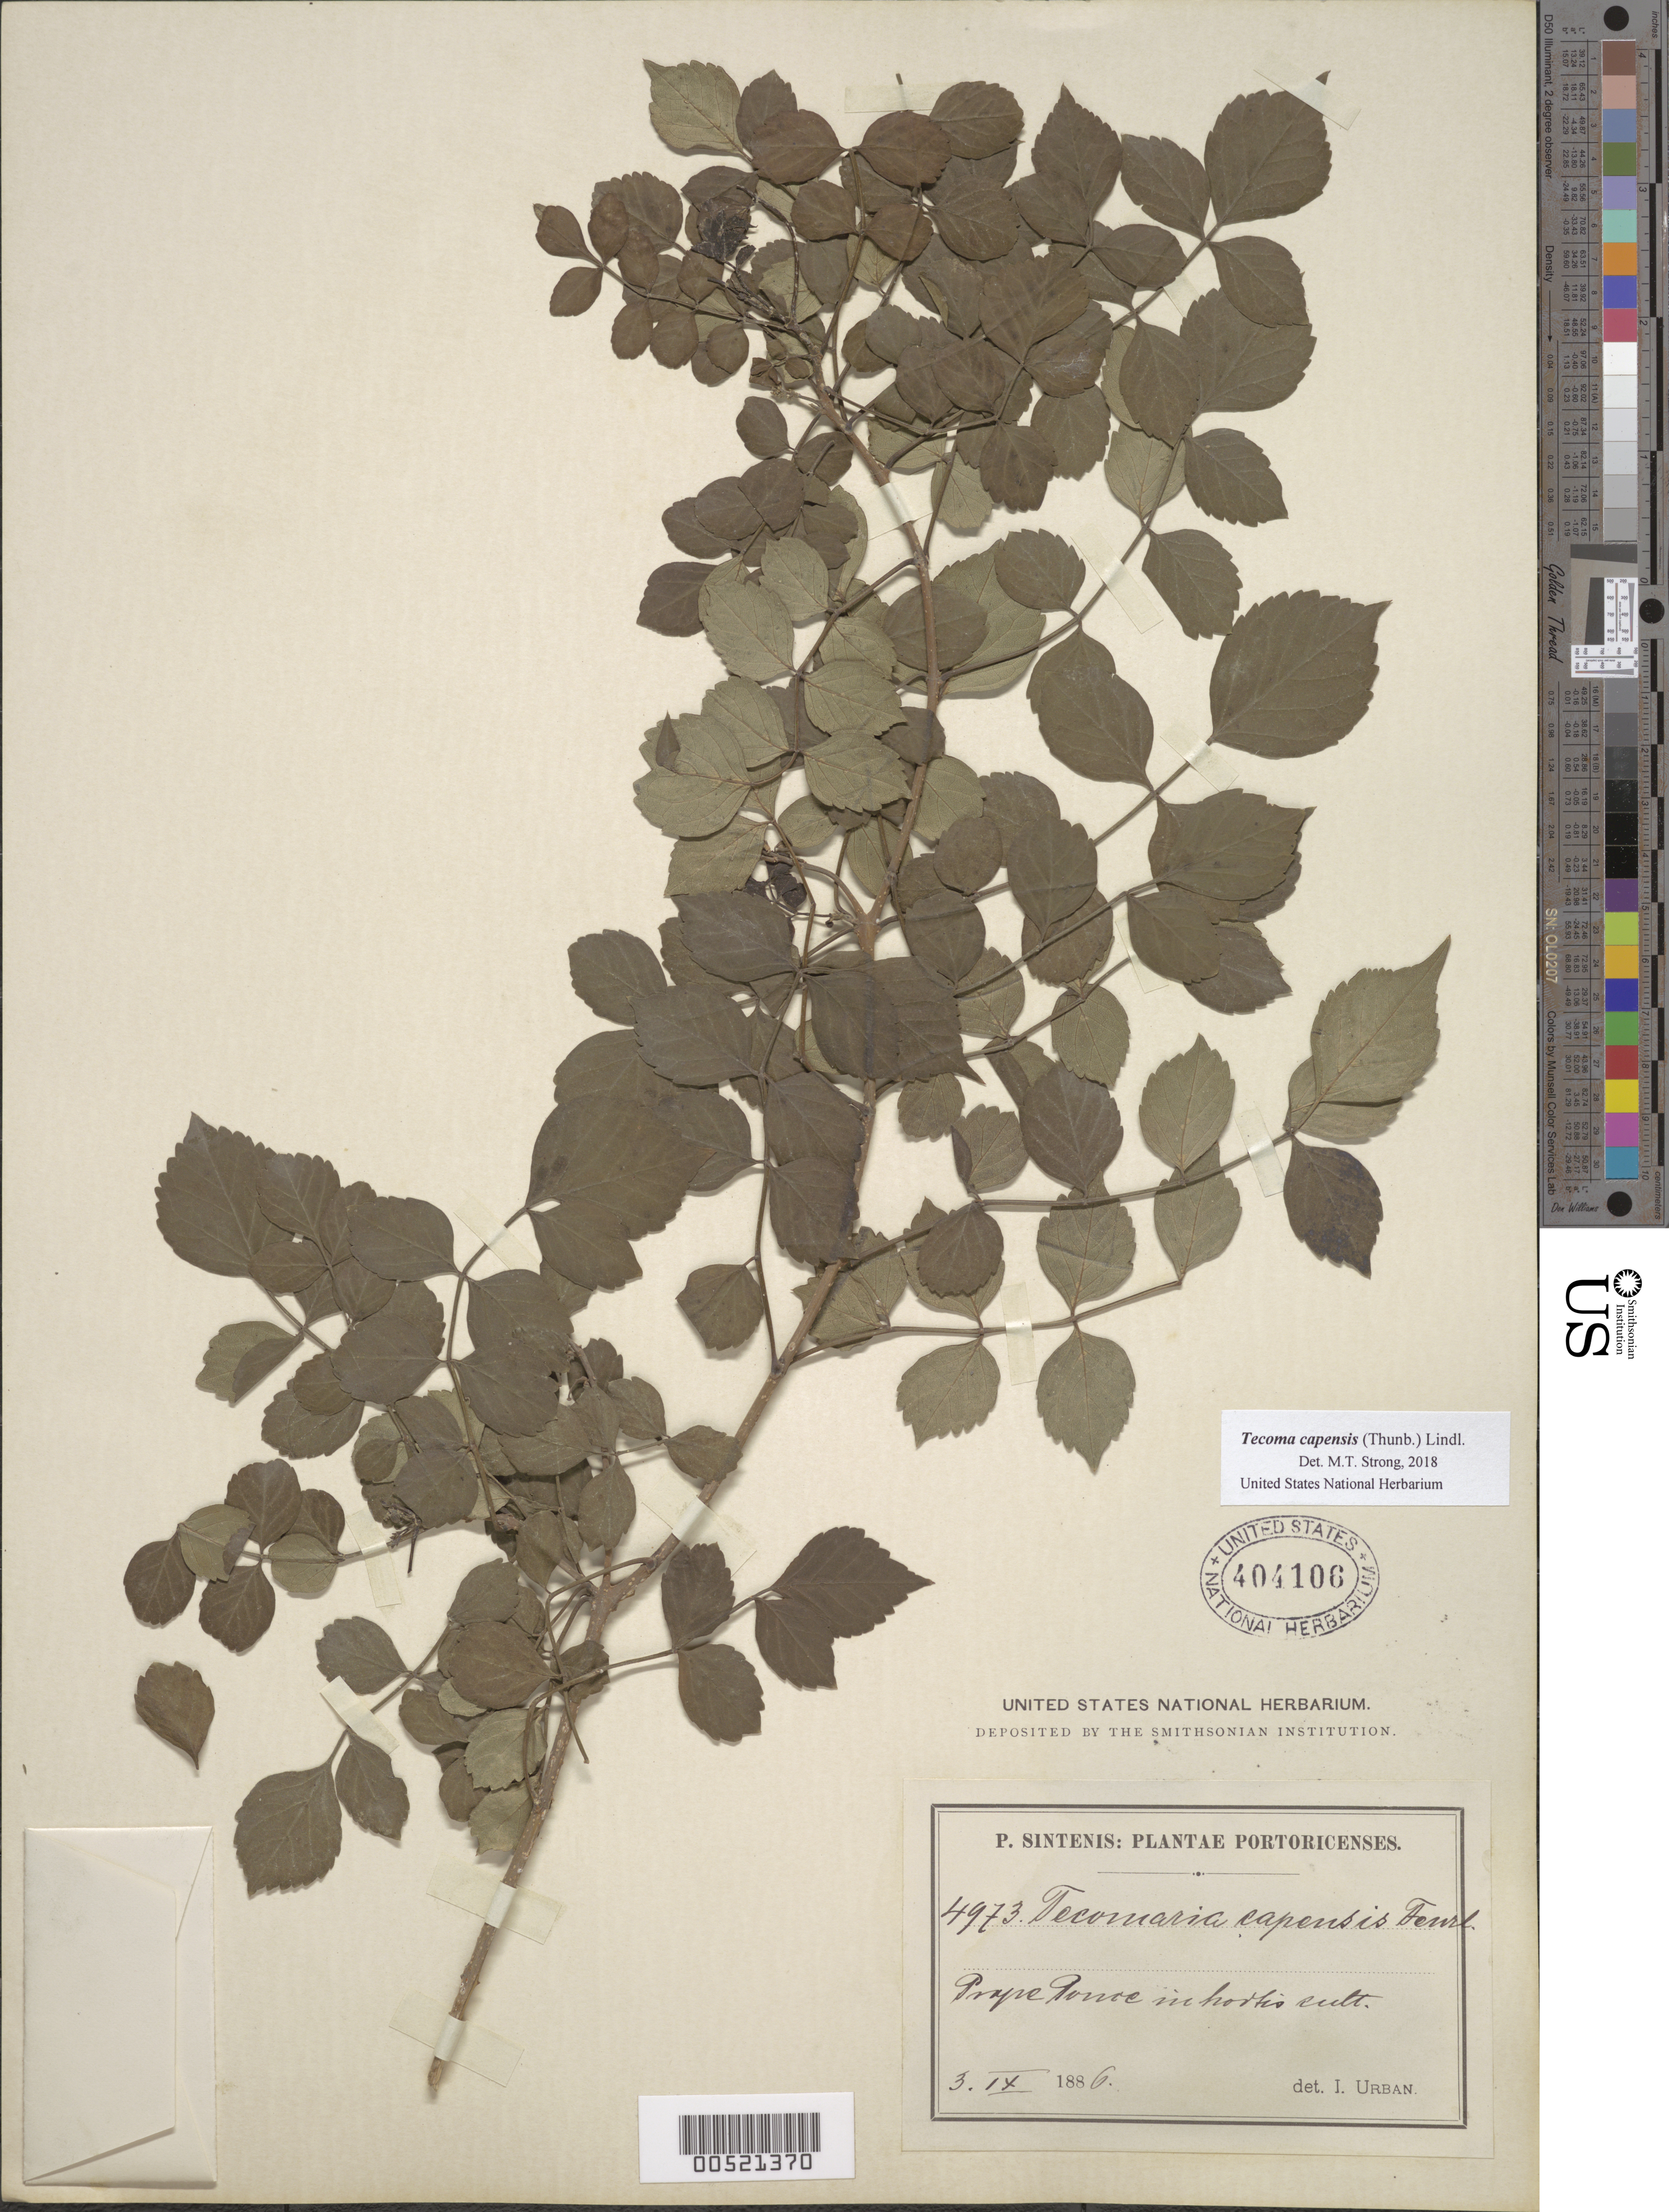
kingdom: Plantae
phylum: Tracheophyta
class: Magnoliopsida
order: Lamiales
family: Bignoniaceae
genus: Tecoma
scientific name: Tecoma capensis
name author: (Thunb.) Lindl.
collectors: P. Sintenis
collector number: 4973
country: Puerto Rico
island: Greater Antilles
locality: Ponce, cultivated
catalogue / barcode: US 404106